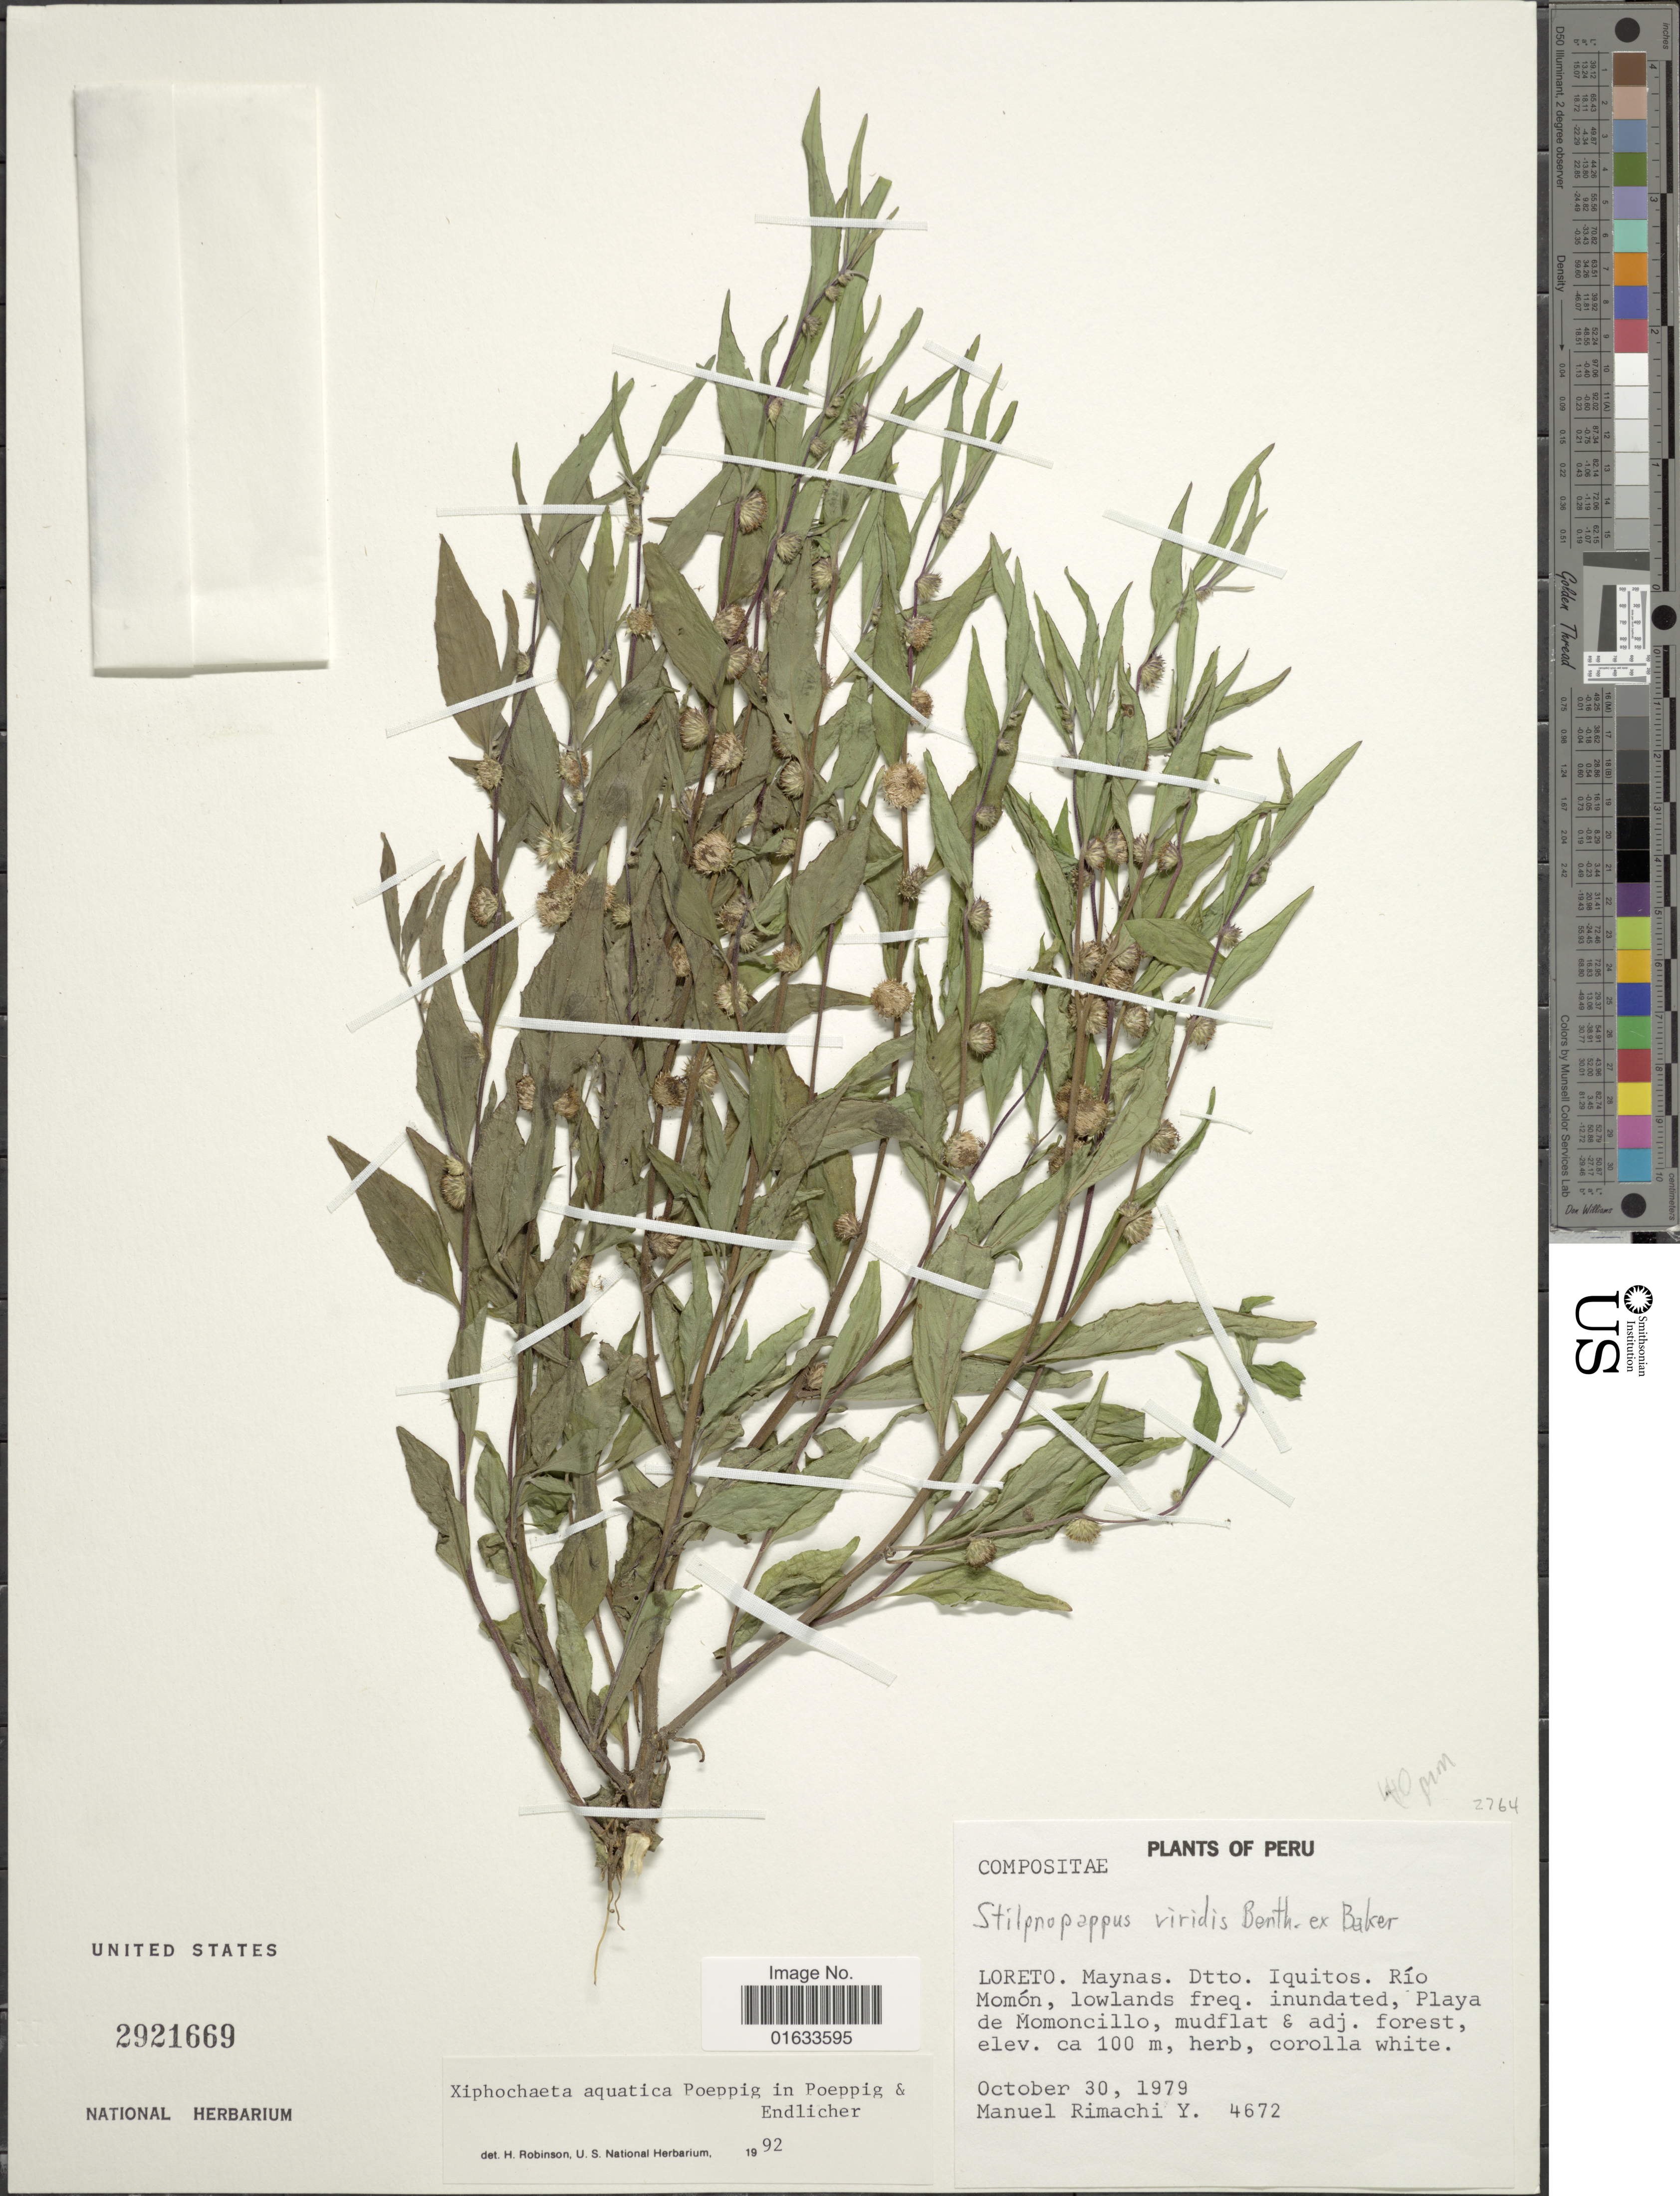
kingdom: Plantae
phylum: Tracheophyta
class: Magnoliopsida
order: Asterales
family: Asteraceae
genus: Xiphochaeta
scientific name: Xiphochaeta aquatica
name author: Poepp.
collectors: M. Rimachi Y.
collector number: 4672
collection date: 1979-10-30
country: Peru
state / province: Loreto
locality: Loreto. Maynas. Dtto. Iquitos. Río Momón.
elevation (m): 100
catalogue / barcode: US 2921669